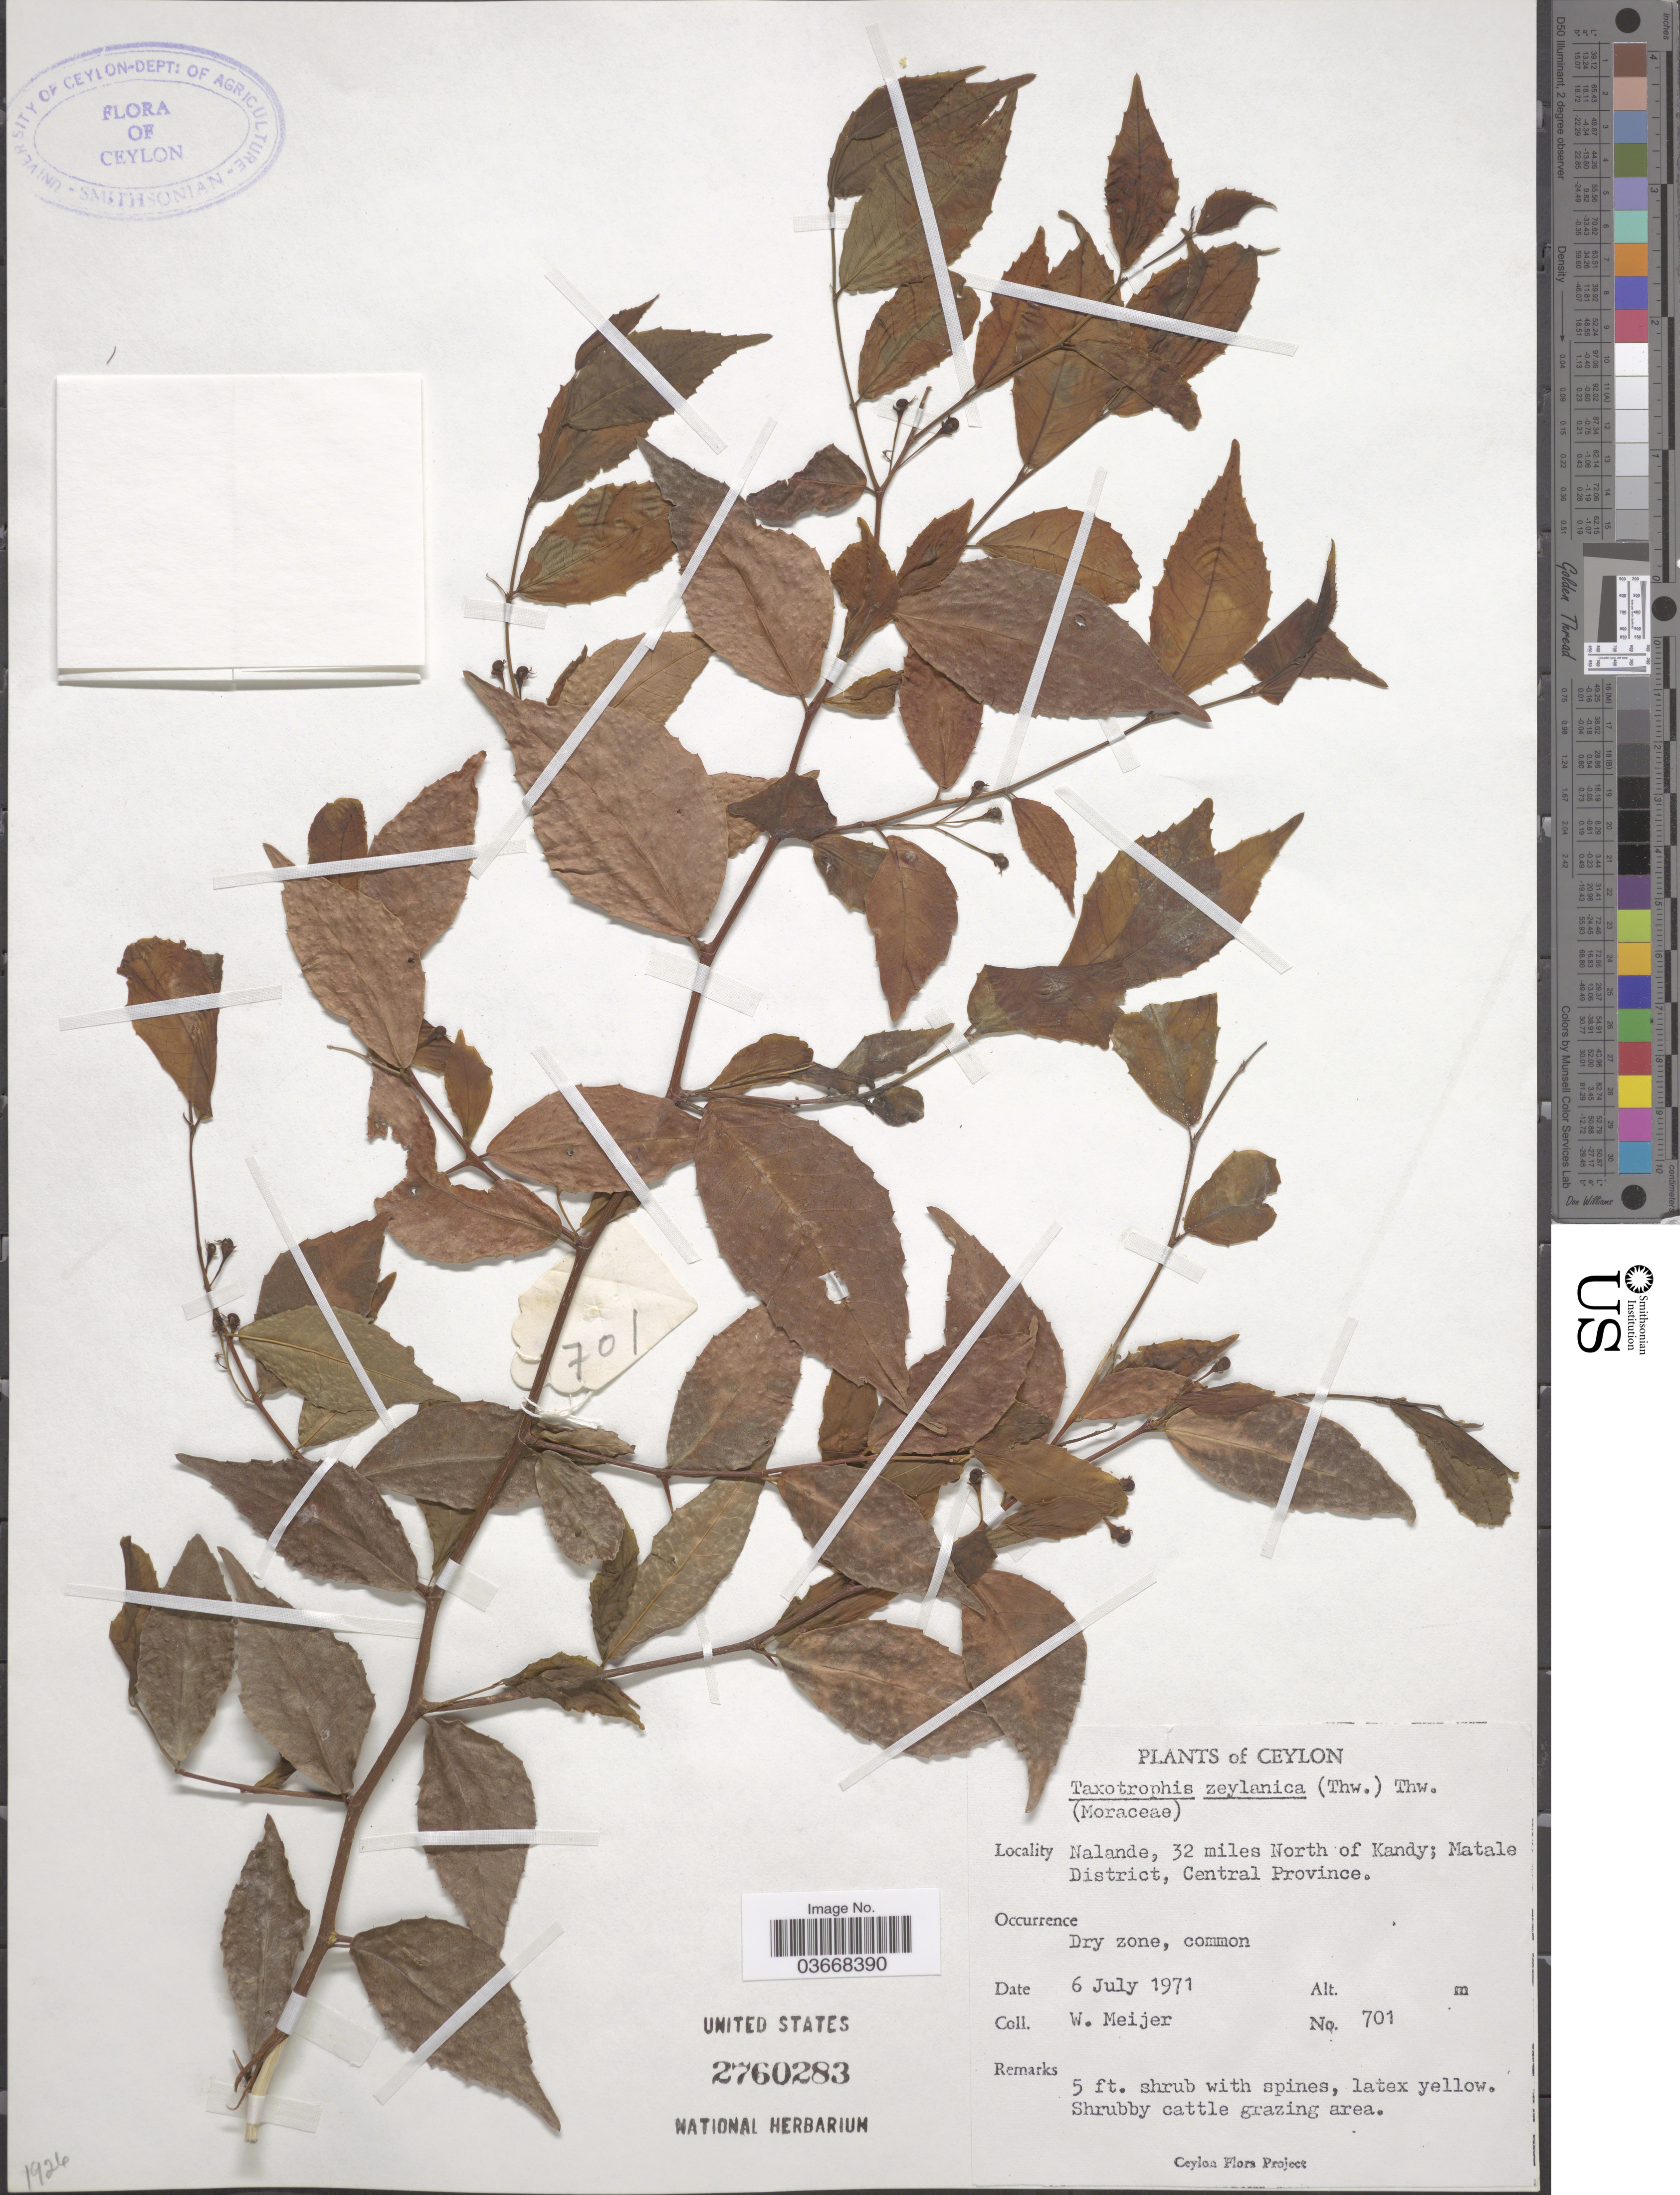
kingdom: Plantae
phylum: Tracheophyta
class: Magnoliopsida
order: Rosales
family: Moraceae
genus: Taxotrophis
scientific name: Taxotrophis zeylanica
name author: (Thwaites) Thwaites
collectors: W. Meijer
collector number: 701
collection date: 1971-07-06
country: Sri Lanka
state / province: Central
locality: Ceylon. Nalande, 32 miles North of Kandy; Matale District.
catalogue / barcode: US 2760283